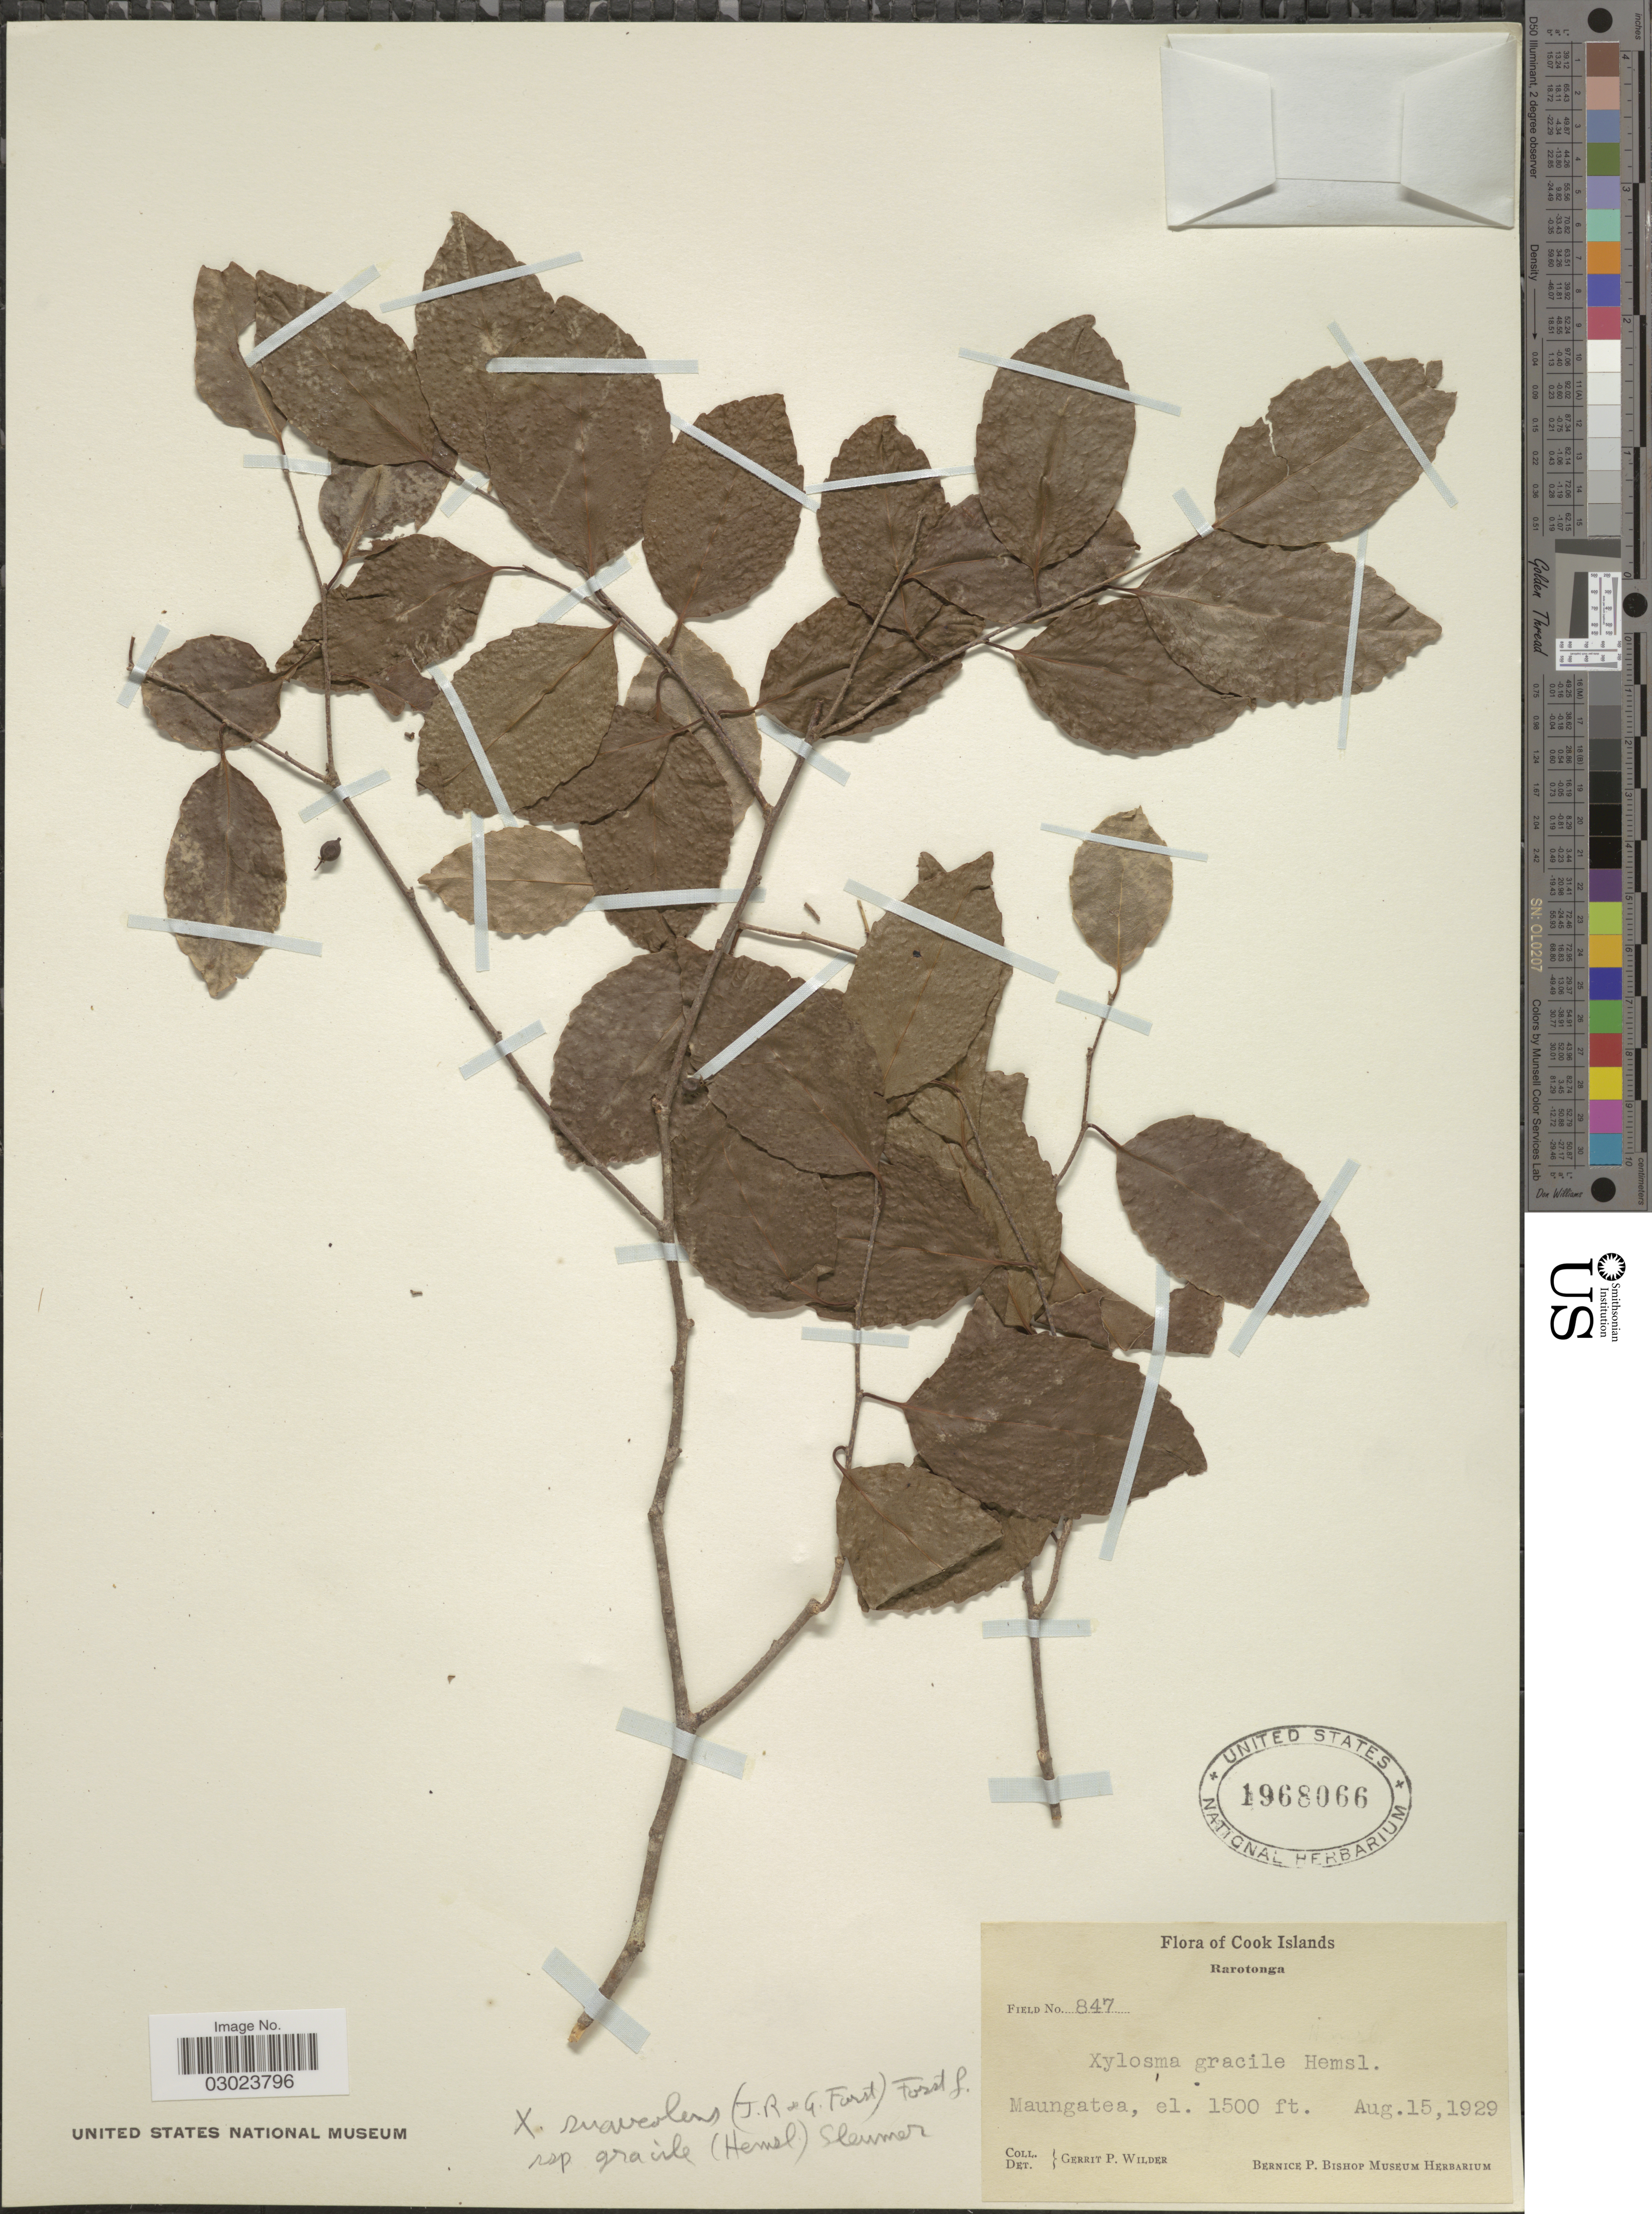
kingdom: Plantae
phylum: Tracheophyta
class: Magnoliopsida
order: Malpighiales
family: Salicaceae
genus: Xylosma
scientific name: Xylosma suaveolens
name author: G. Forst.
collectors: G. Wilder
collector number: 847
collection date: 1929-08-15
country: Cook Islands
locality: Rarotonga. Maungatea.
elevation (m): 457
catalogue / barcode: US 1968066